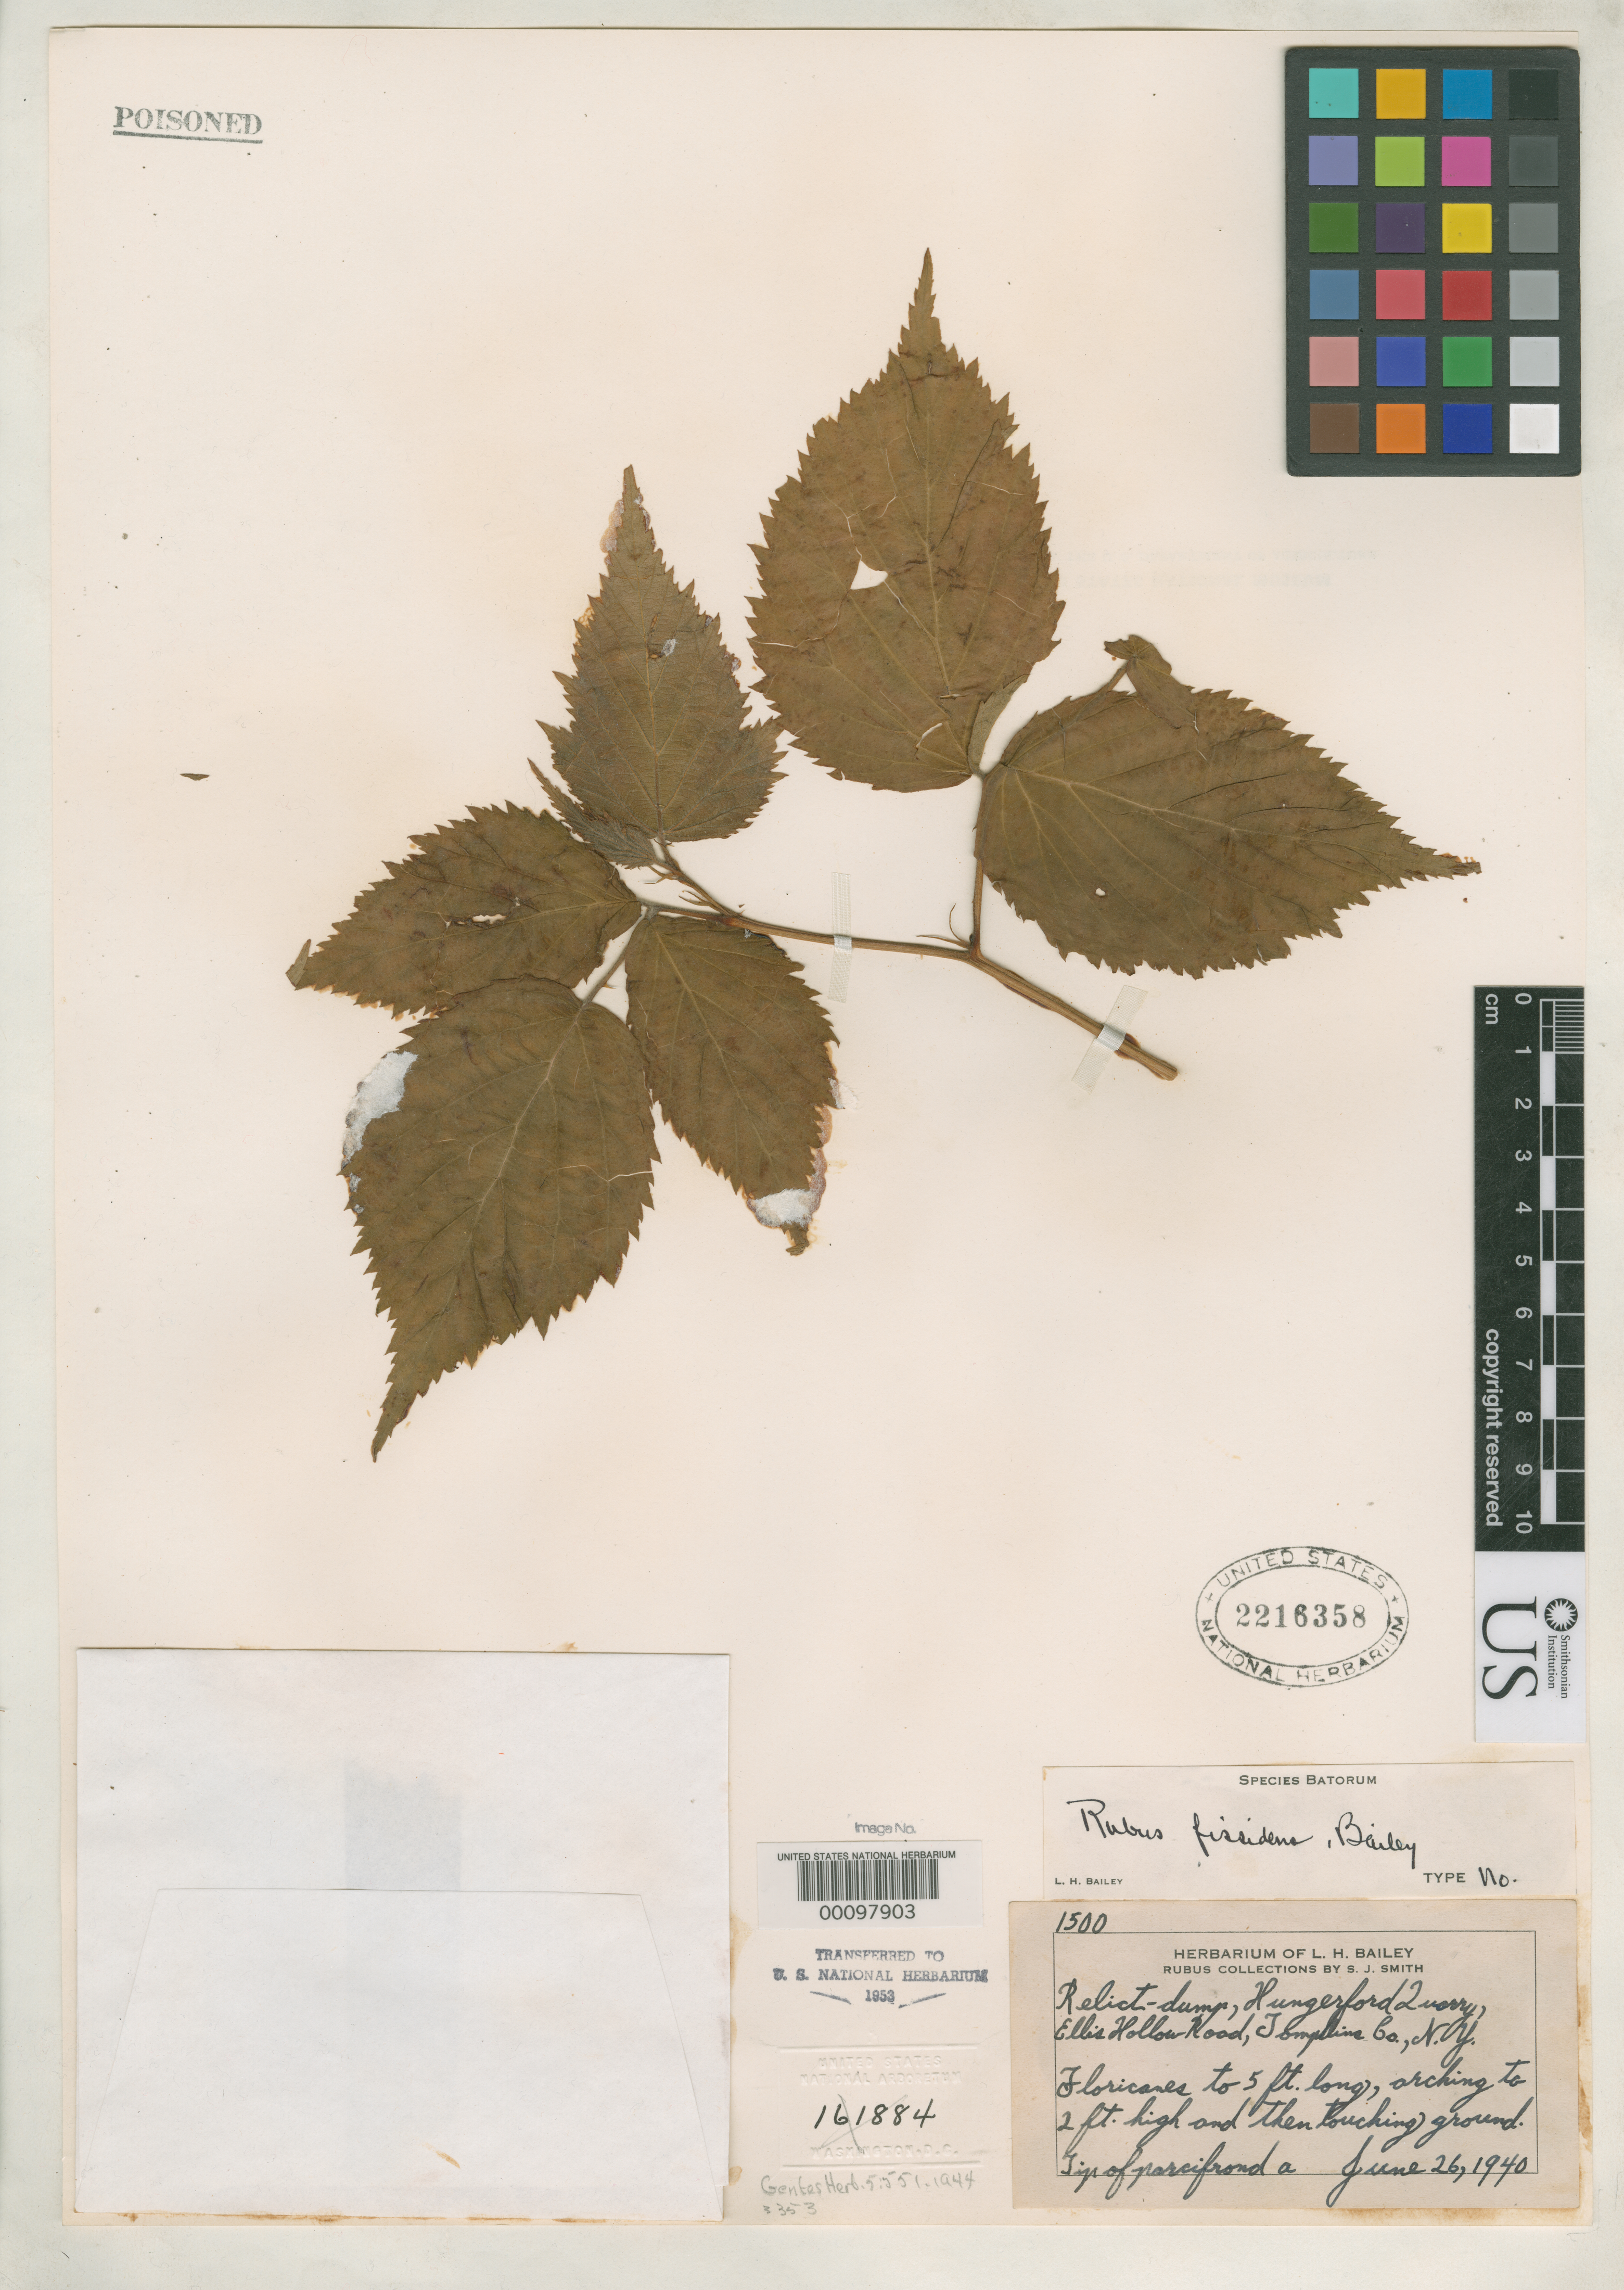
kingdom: Plantae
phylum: Tracheophyta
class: Magnoliopsida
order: Rosales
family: Rosaceae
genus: Rubus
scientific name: Rubus fissidens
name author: L.H. Bailey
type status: Isotype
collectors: S. Smith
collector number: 1500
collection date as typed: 26 Jun 1940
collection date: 1940-06-26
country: United States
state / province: New York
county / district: Tompkins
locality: Relict dump, Hungerford Quarry, Ellis Hollow Road.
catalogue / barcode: US 2216358